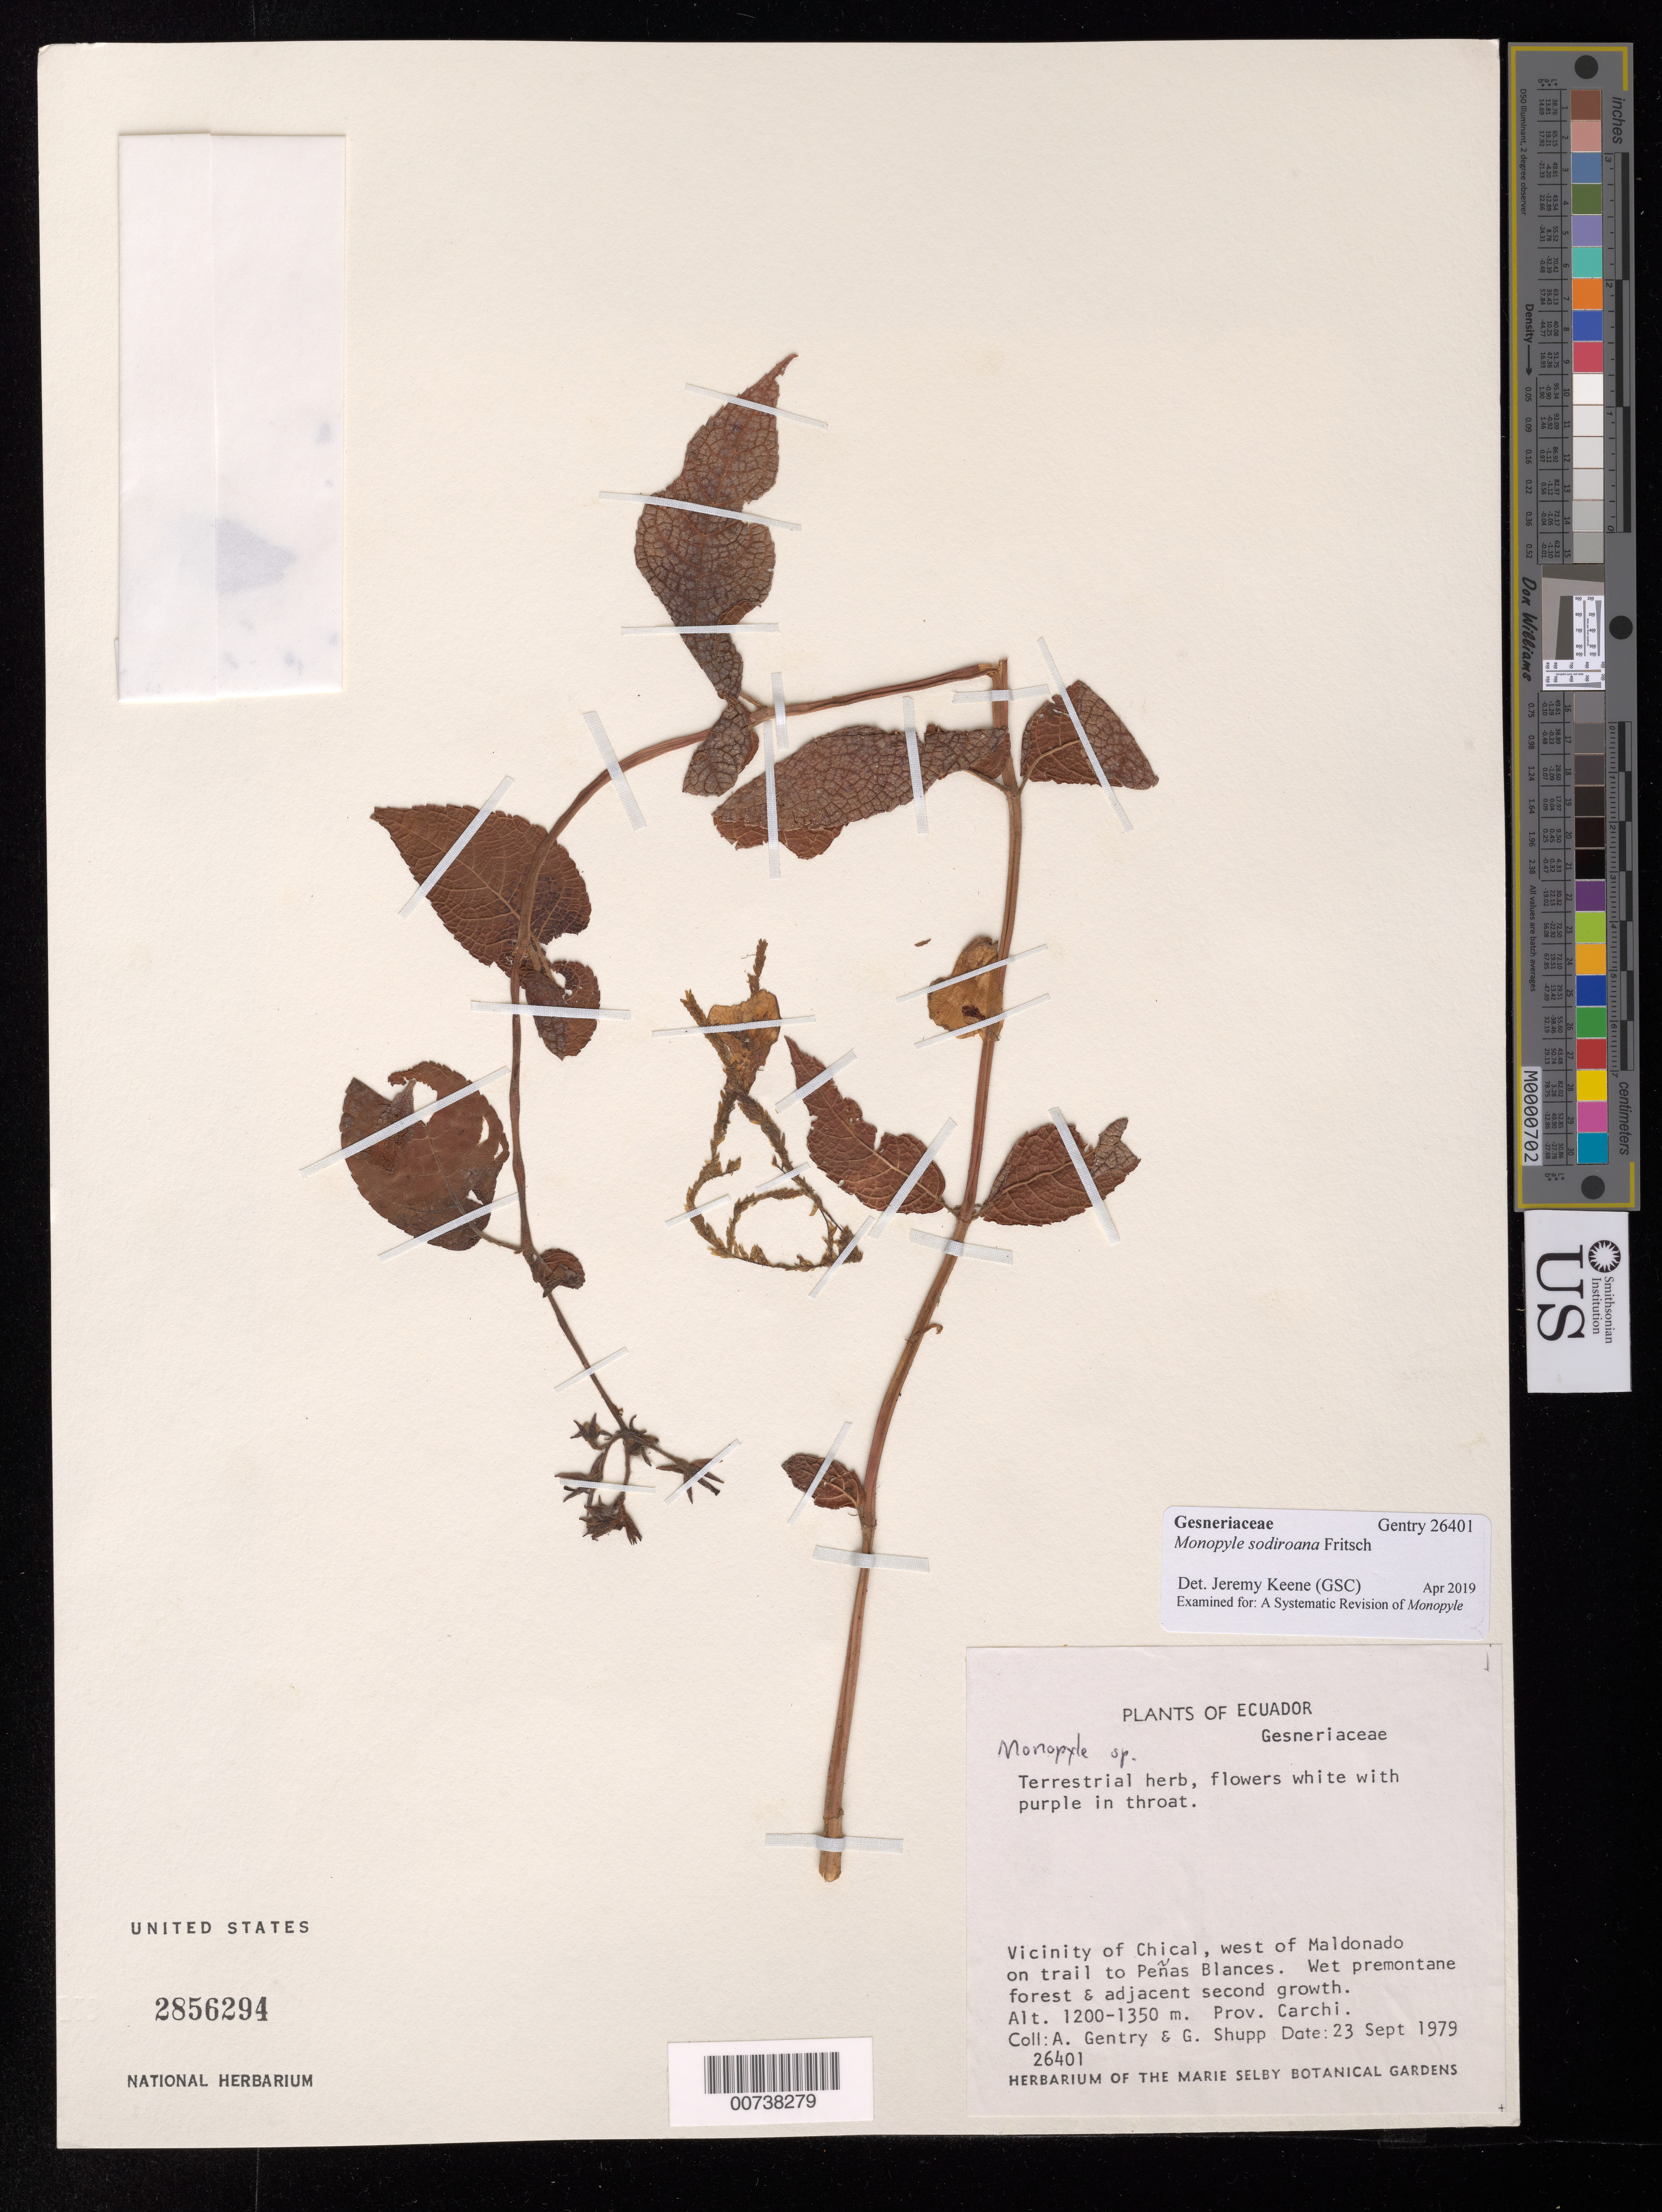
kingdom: Plantae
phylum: Tracheophyta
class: Magnoliopsida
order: Lamiales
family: Gesneriaceae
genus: Monopyle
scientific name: Monopyle sodiroana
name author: Fritsch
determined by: Keene, J.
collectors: A. H. Gentry & G. Shupp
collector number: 26401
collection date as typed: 23 Sep 1979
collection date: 1979-09-23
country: Ecuador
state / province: Carchi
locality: Vicinity of Chical, W of Maldonado on trail to Peñas Blances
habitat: Wet premontane forest and adjacent second growth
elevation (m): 1200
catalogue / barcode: US 2856294